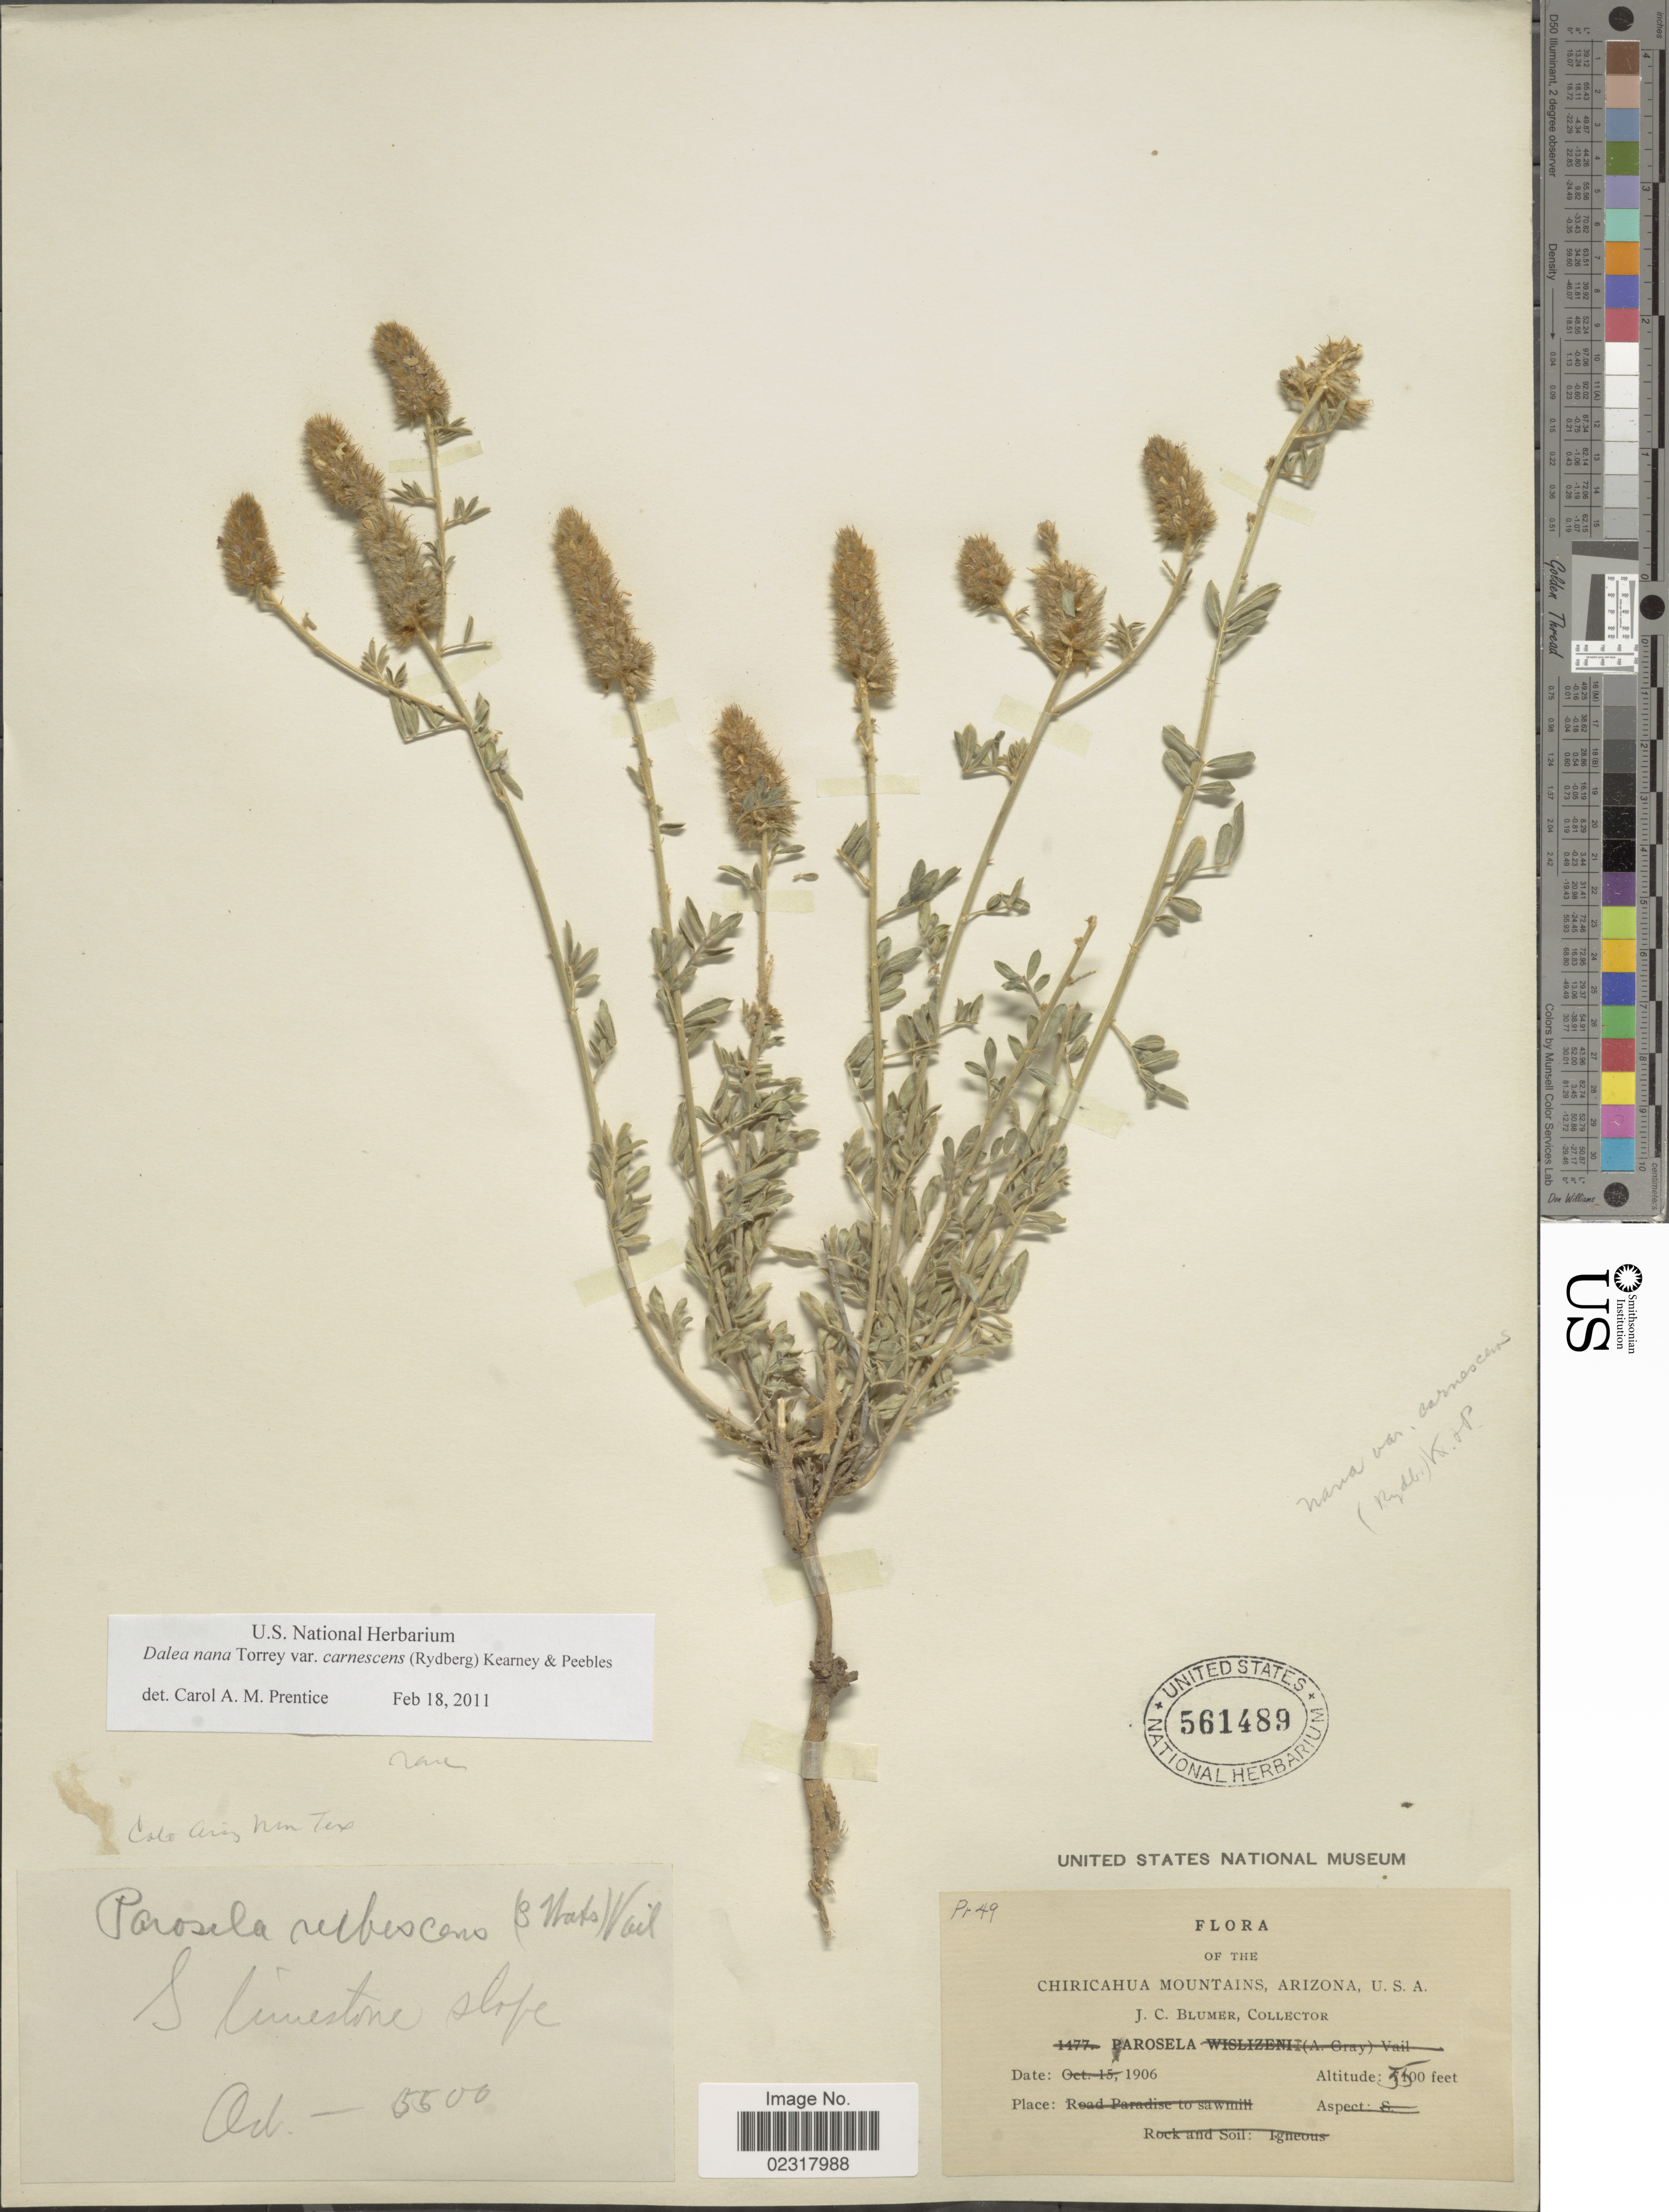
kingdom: Plantae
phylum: Tracheophyta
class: Magnoliopsida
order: Fabales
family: Fabaceae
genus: Dalea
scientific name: Dalea nana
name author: Torr. & A. Gray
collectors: J. C. Blumer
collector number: Pr49?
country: United States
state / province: Arizona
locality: Chiricahua Mountains, limestone slope.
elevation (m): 1067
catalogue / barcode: US 561489